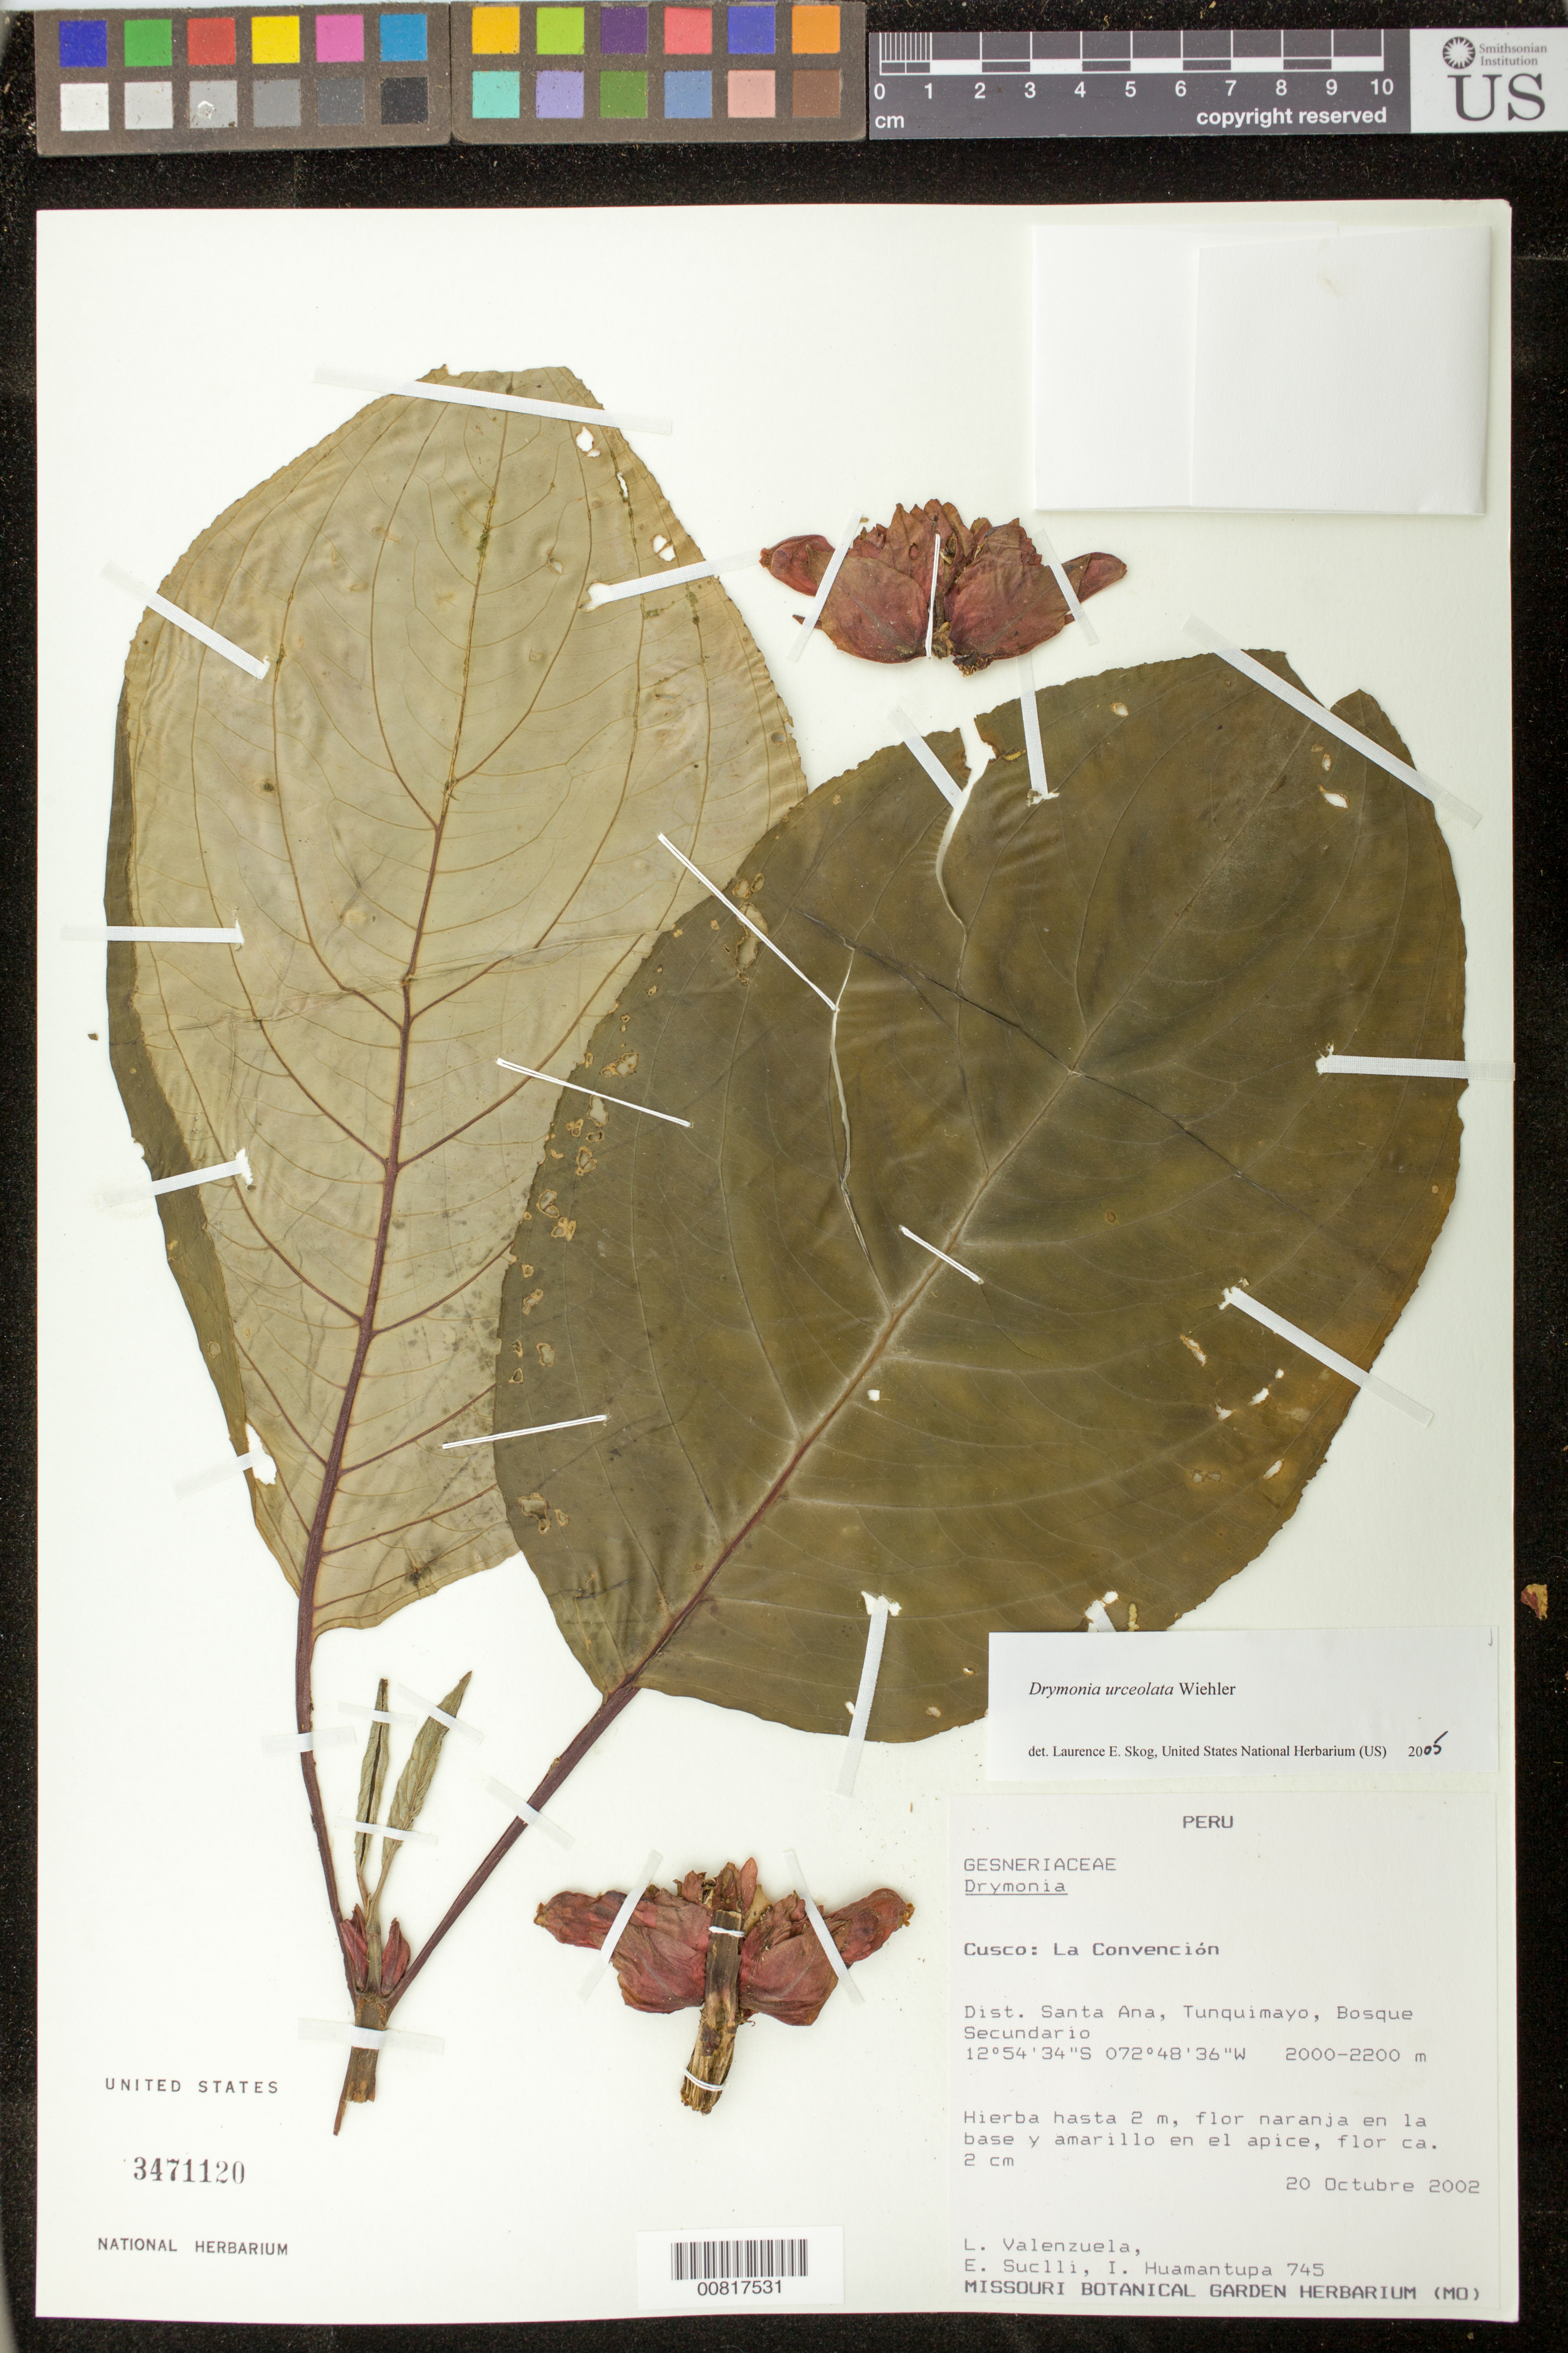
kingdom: Plantae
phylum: Tracheophyta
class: Magnoliopsida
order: Lamiales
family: Gesneriaceae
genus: Drymonia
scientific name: Drymonia urceolata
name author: Wiehler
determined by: Skog, Laurence E.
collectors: L. Valenzuela, E. Suclli & I. Huamantupa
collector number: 745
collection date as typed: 20 Oct 2002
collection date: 2002-10-20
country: Peru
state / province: Cusco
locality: Cusco: La Convención. Dist. Santa Ana, Tunquimayo.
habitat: Bosque secundario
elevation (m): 2000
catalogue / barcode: US 3471120